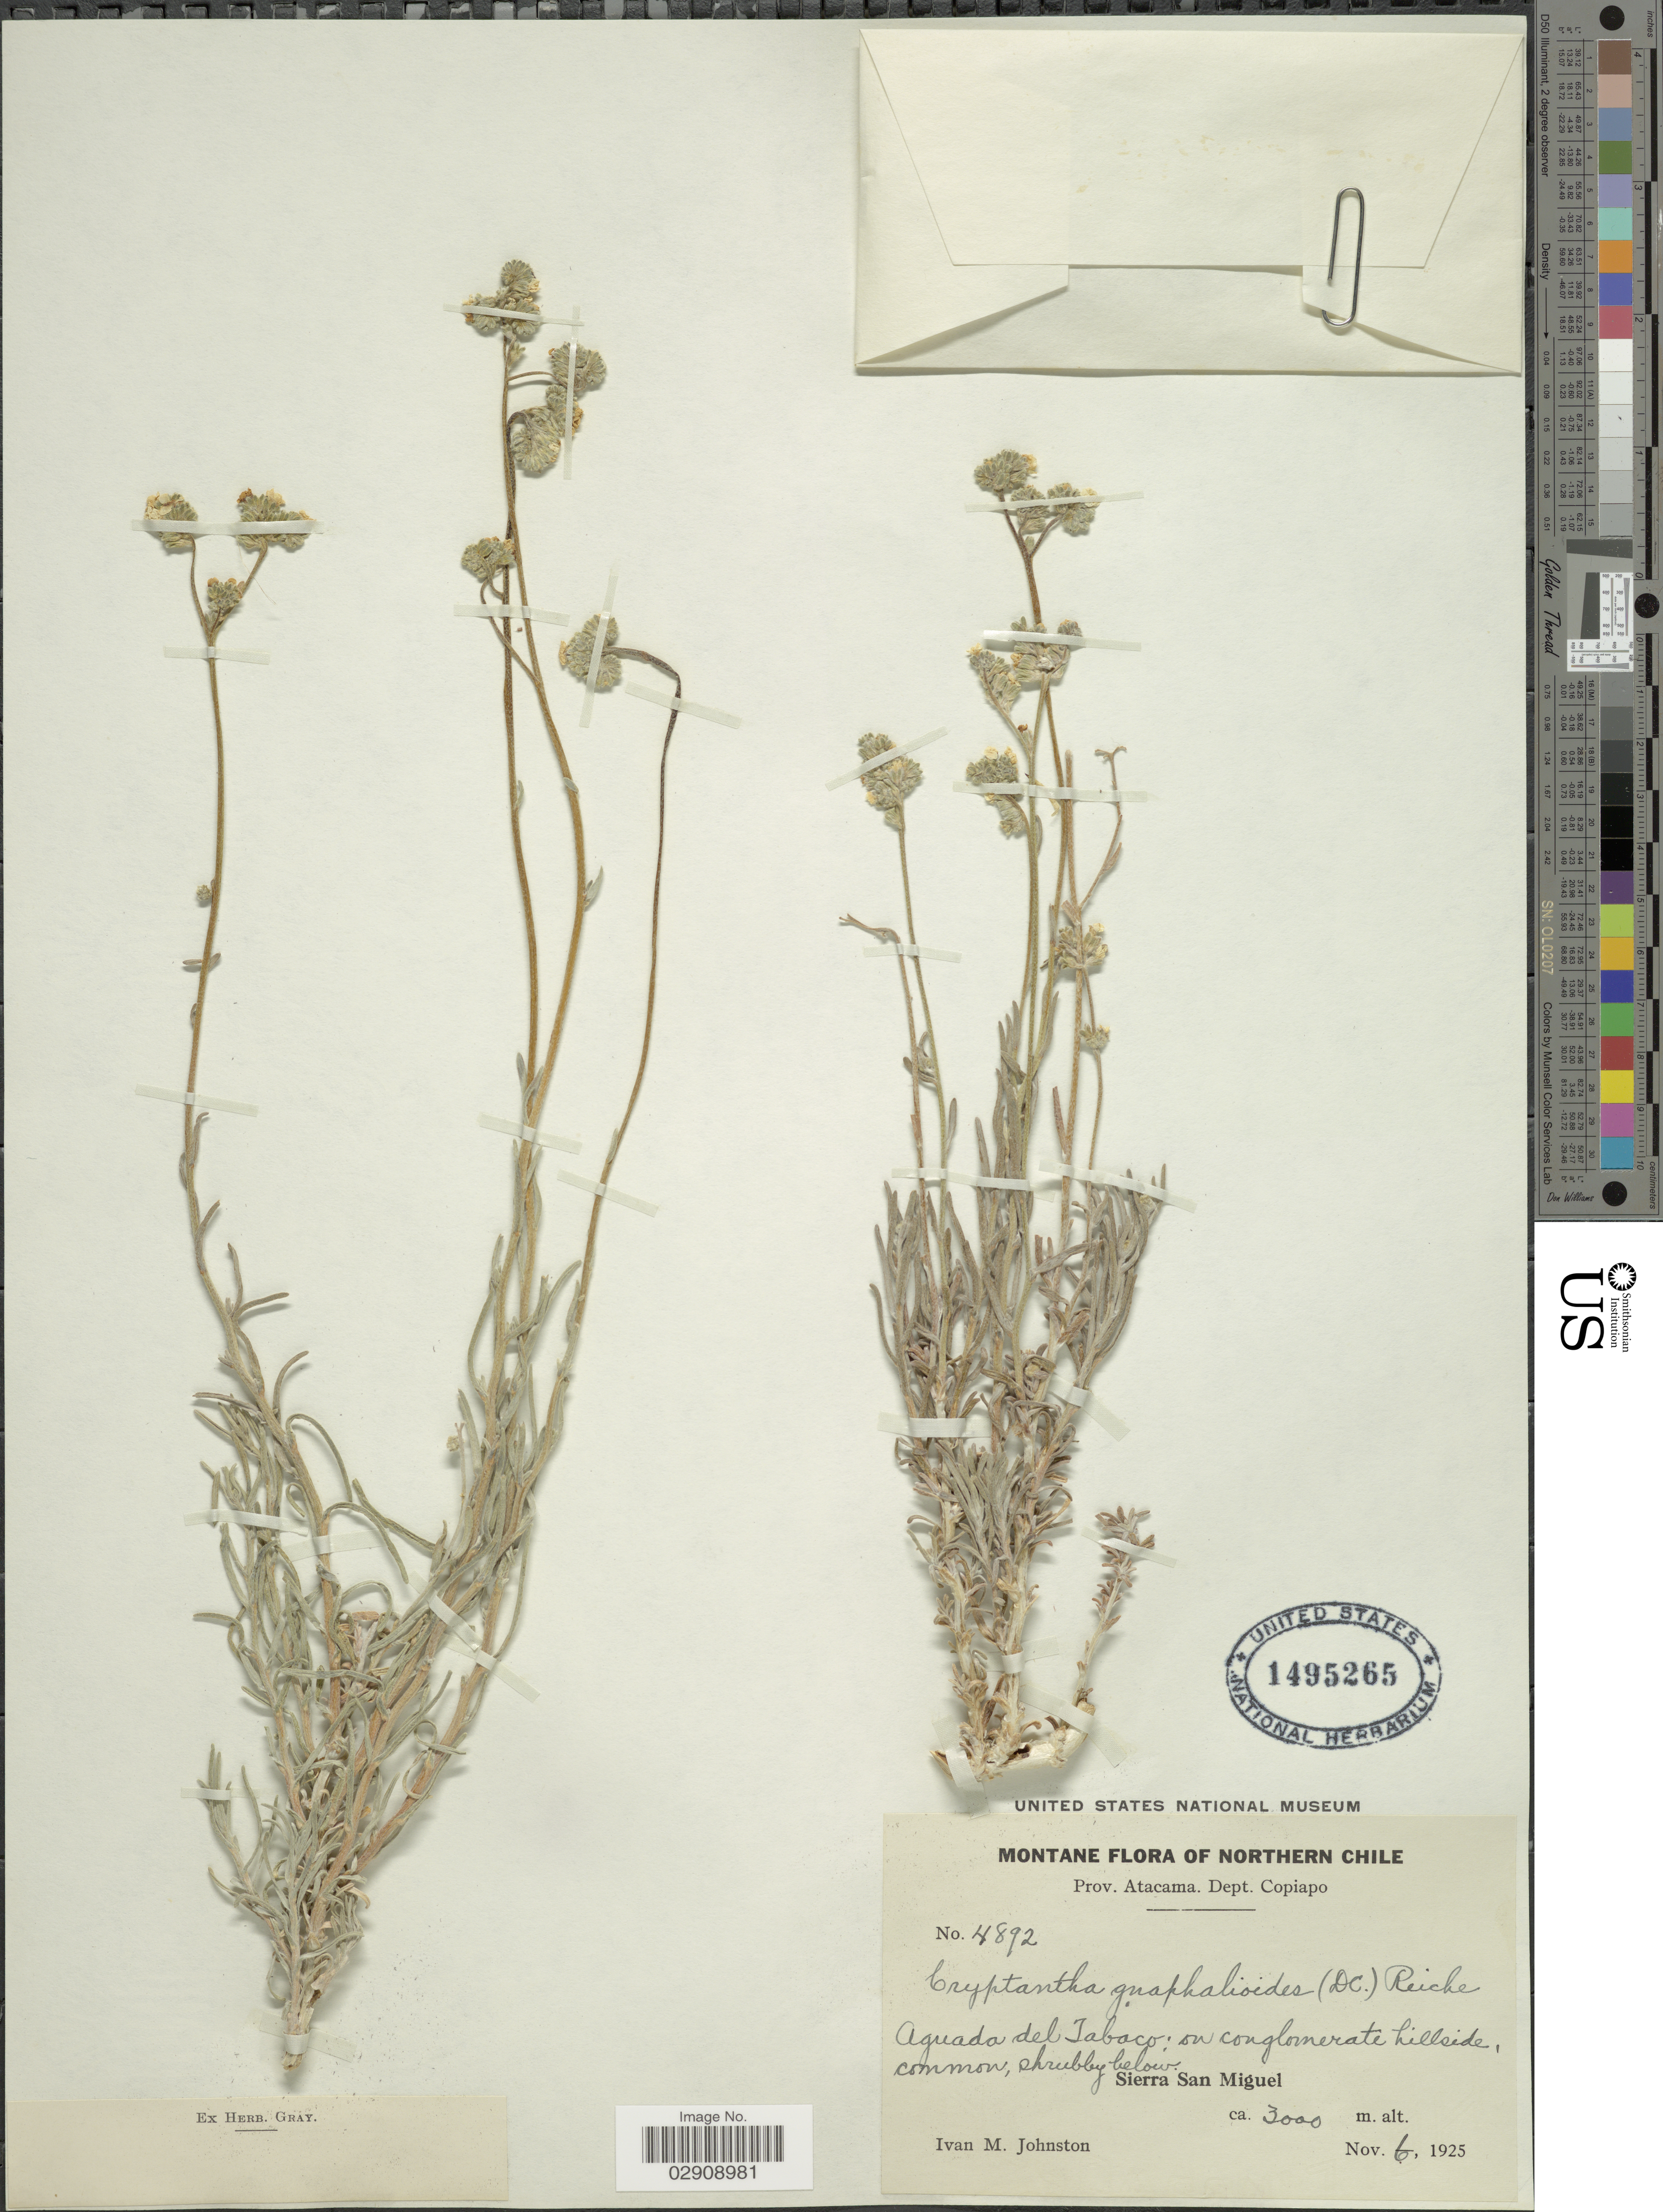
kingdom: Plantae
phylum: Tracheophyta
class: Magnoliopsida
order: Boraginales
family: Boraginaceae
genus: Cryptantha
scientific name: Cryptantha gnaphalioides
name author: (Phil.) Reiche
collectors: I.M. Johnston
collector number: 4892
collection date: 1925-11-06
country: Chile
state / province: Atacama (III)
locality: Aguada del Tabaco: on conglomerate hillside, common, shrubby below. Sierra San Miguel. Prov. Atacama. Dept. Copiapo. Northern Chile.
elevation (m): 3000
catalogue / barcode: US 1495265